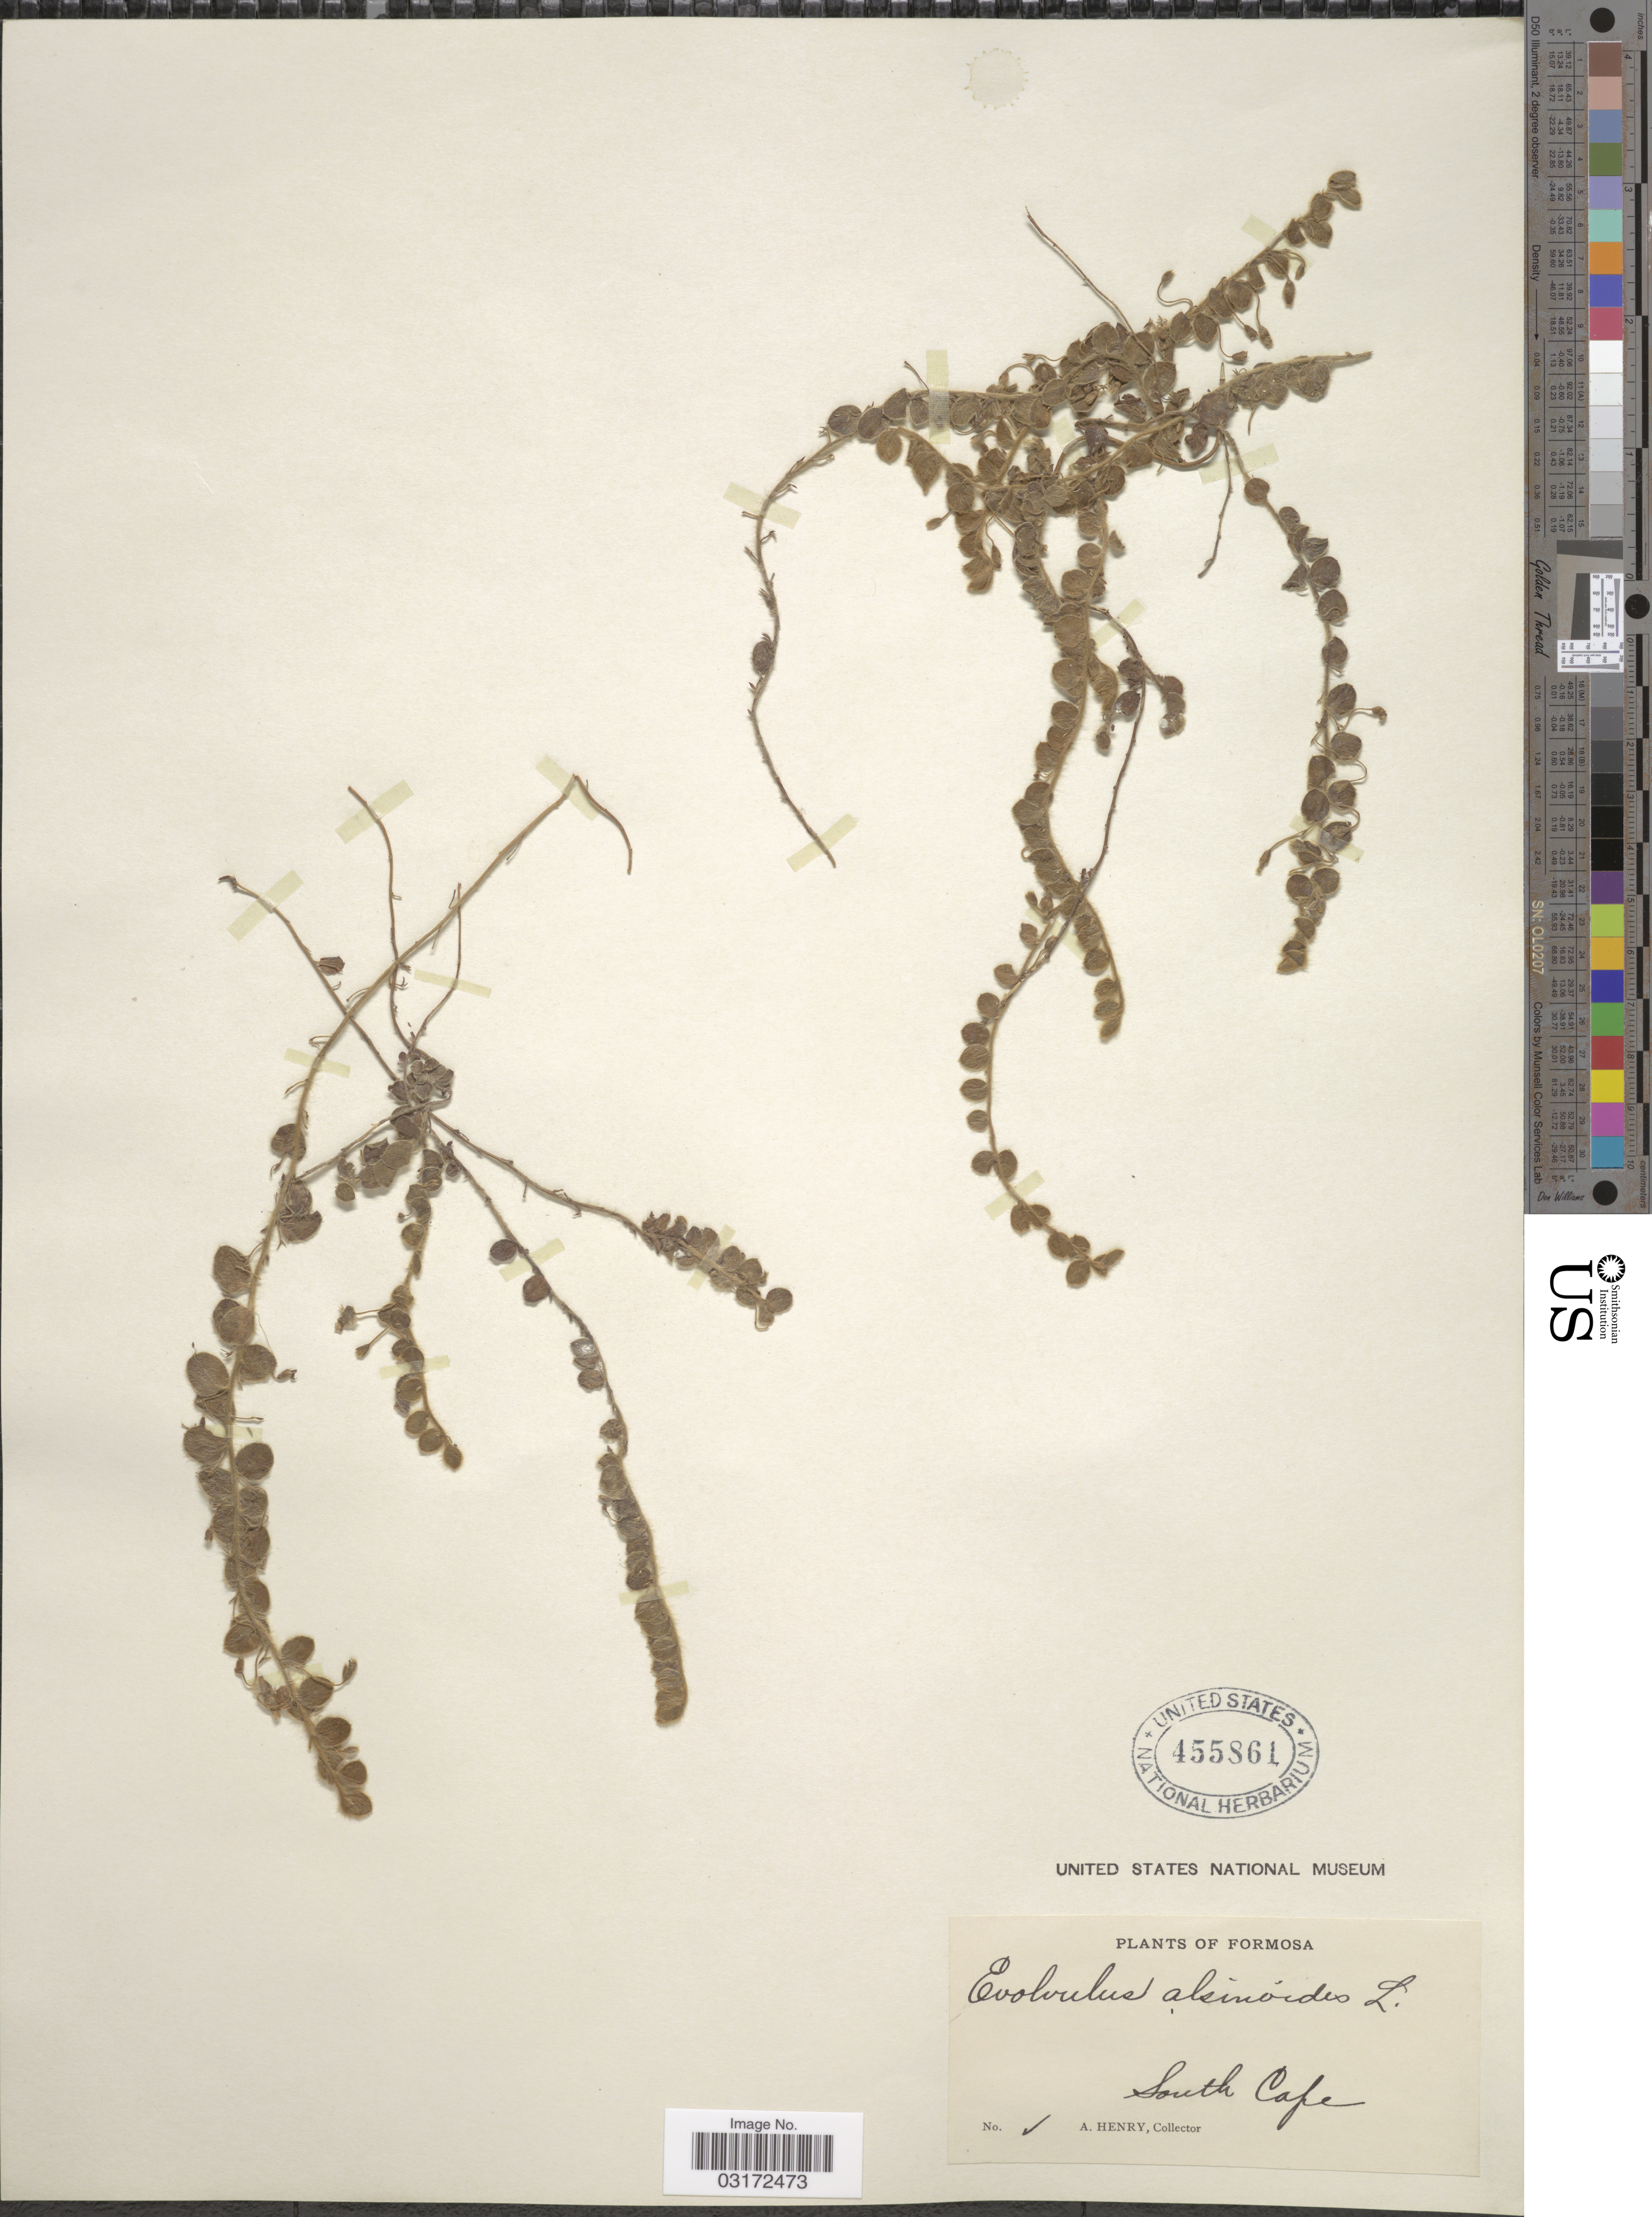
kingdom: Plantae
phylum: Tracheophyta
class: Magnoliopsida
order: Solanales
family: Convolvulaceae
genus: Evolvulus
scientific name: Evolvulus alsinoides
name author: (L.) L.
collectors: A. Henry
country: Taiwan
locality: Formosa. South Cape.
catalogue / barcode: US 455861